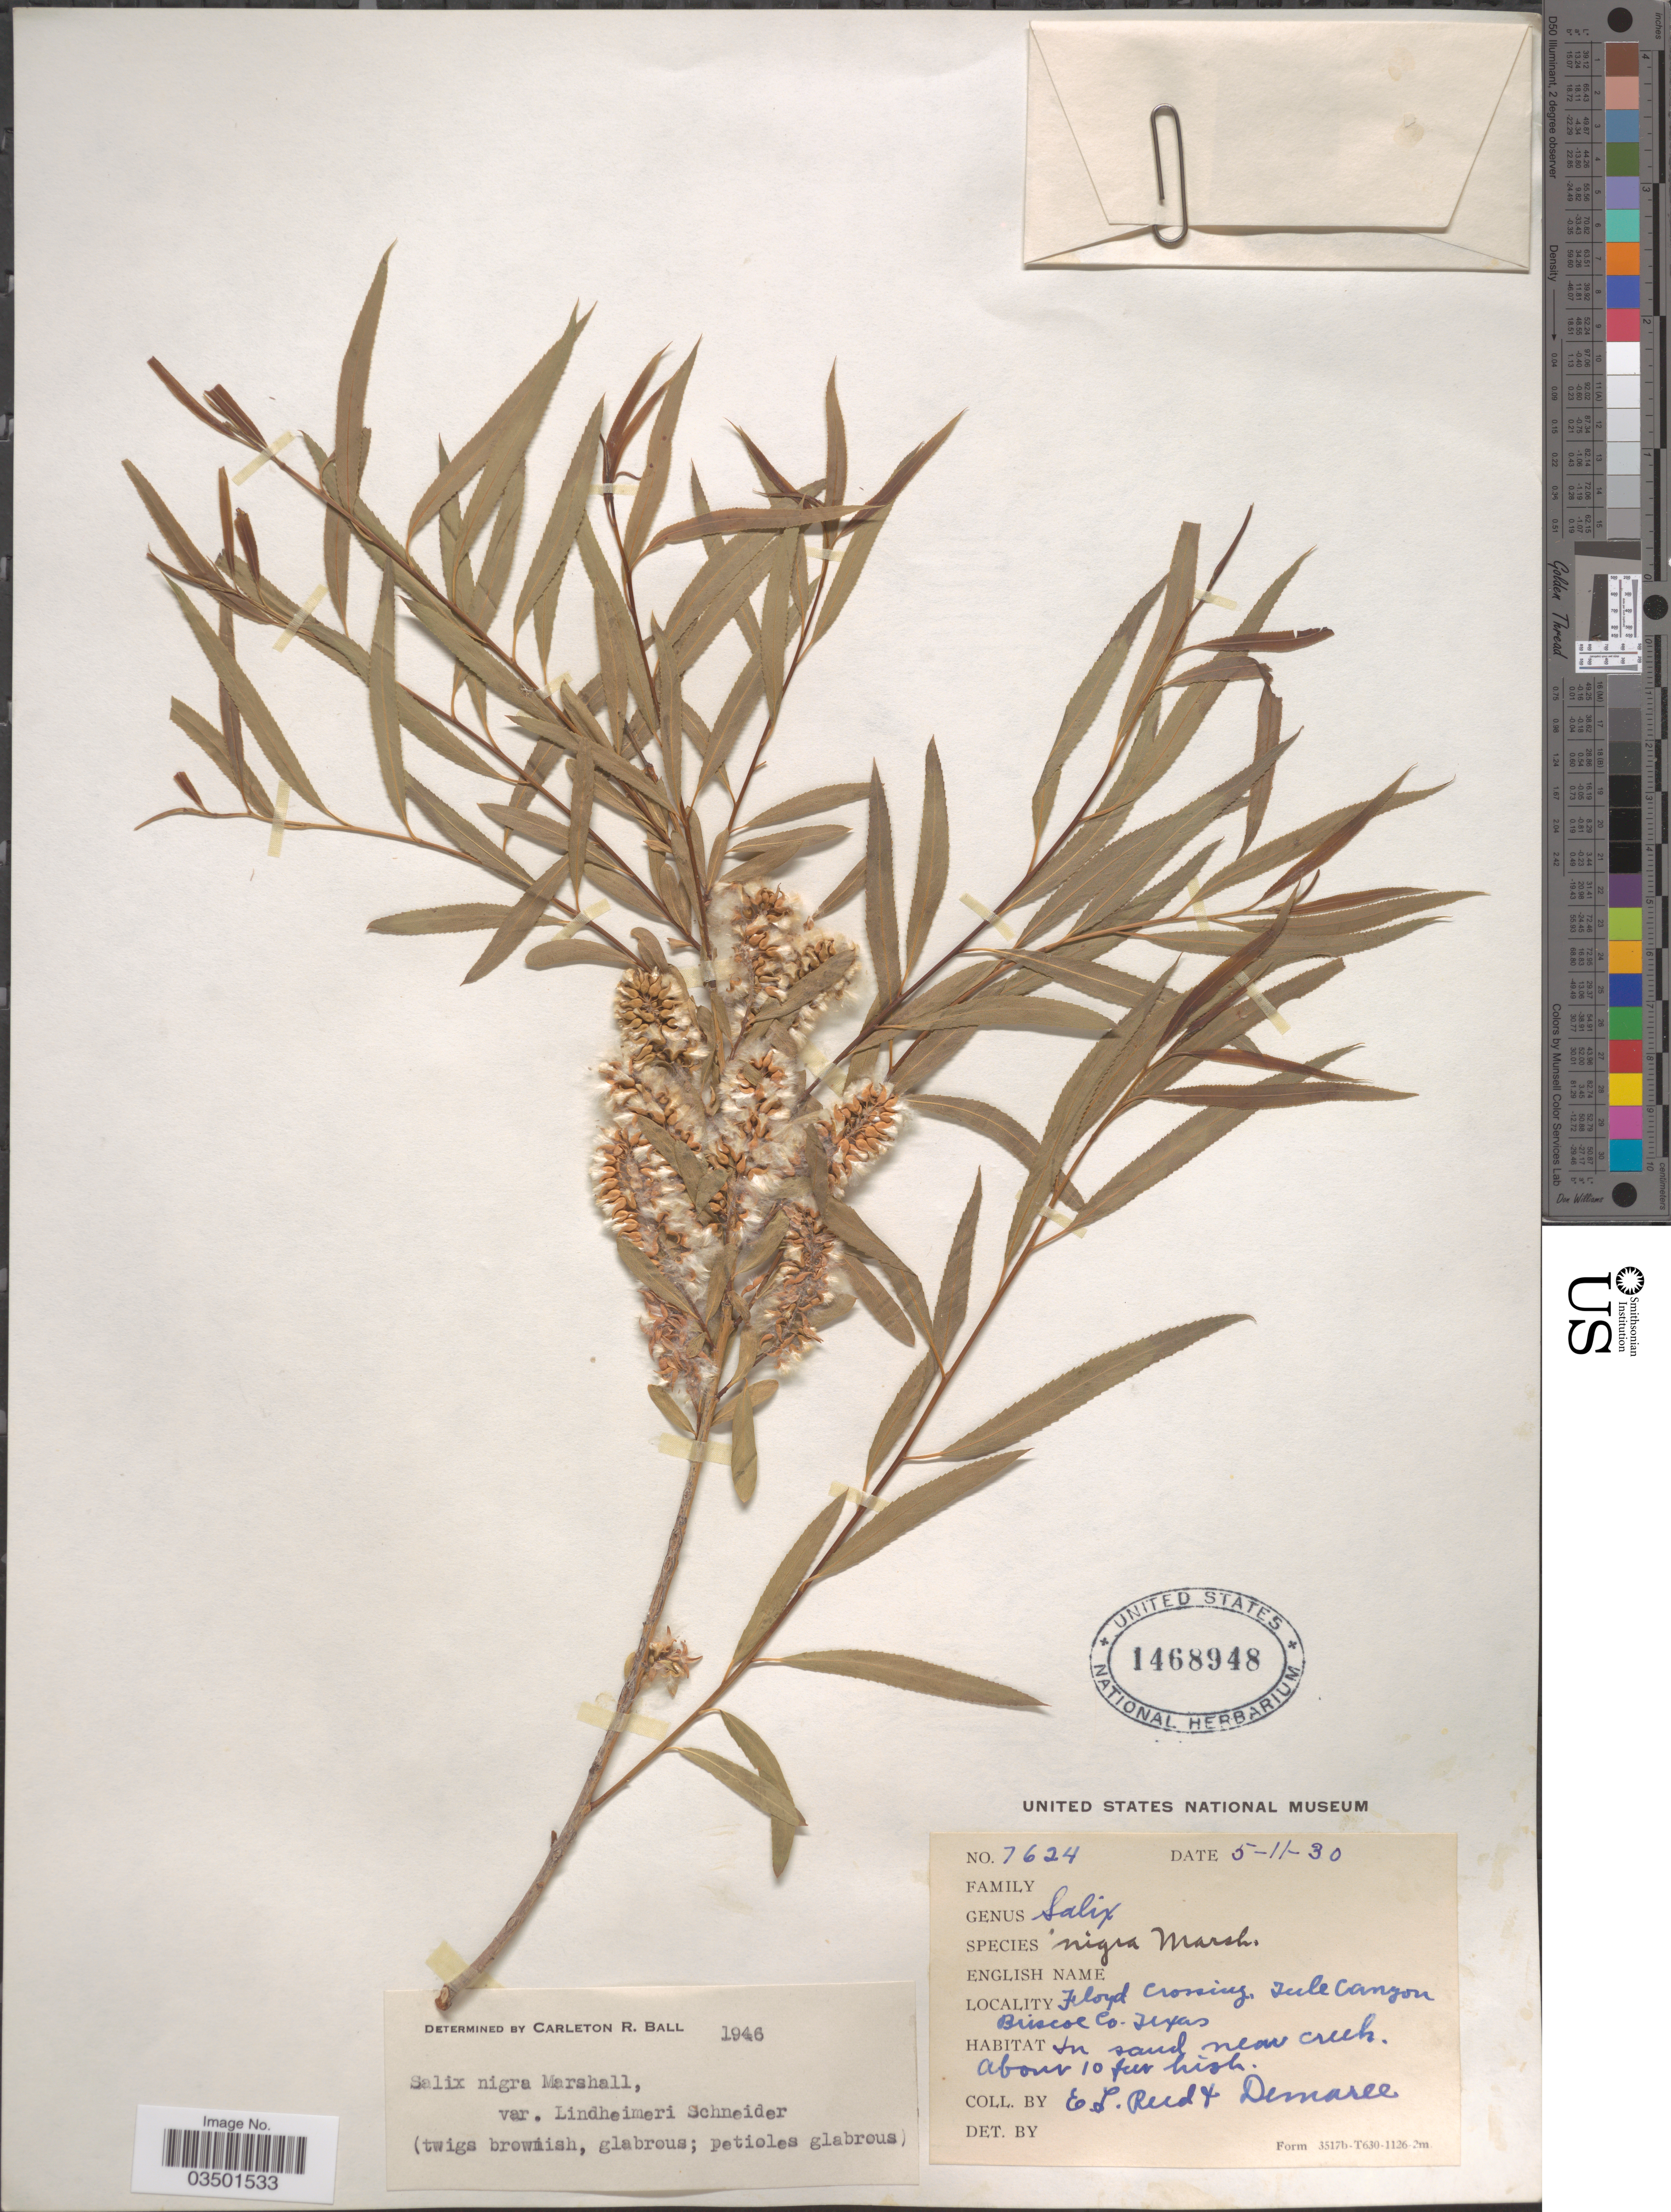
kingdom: Plantae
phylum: Tracheophyta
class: Magnoliopsida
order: Malpighiales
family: Salicaceae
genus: Salix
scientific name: Salix nigra var. lindheimeri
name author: C.K. Schneid.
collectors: E. Reed & -. Demaree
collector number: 7624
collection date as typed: Transcribed d/m/y: 11/5/30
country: United States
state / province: Texas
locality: Floyd crossing. Tule Canyon Briscoe Co.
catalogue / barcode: US 1468948